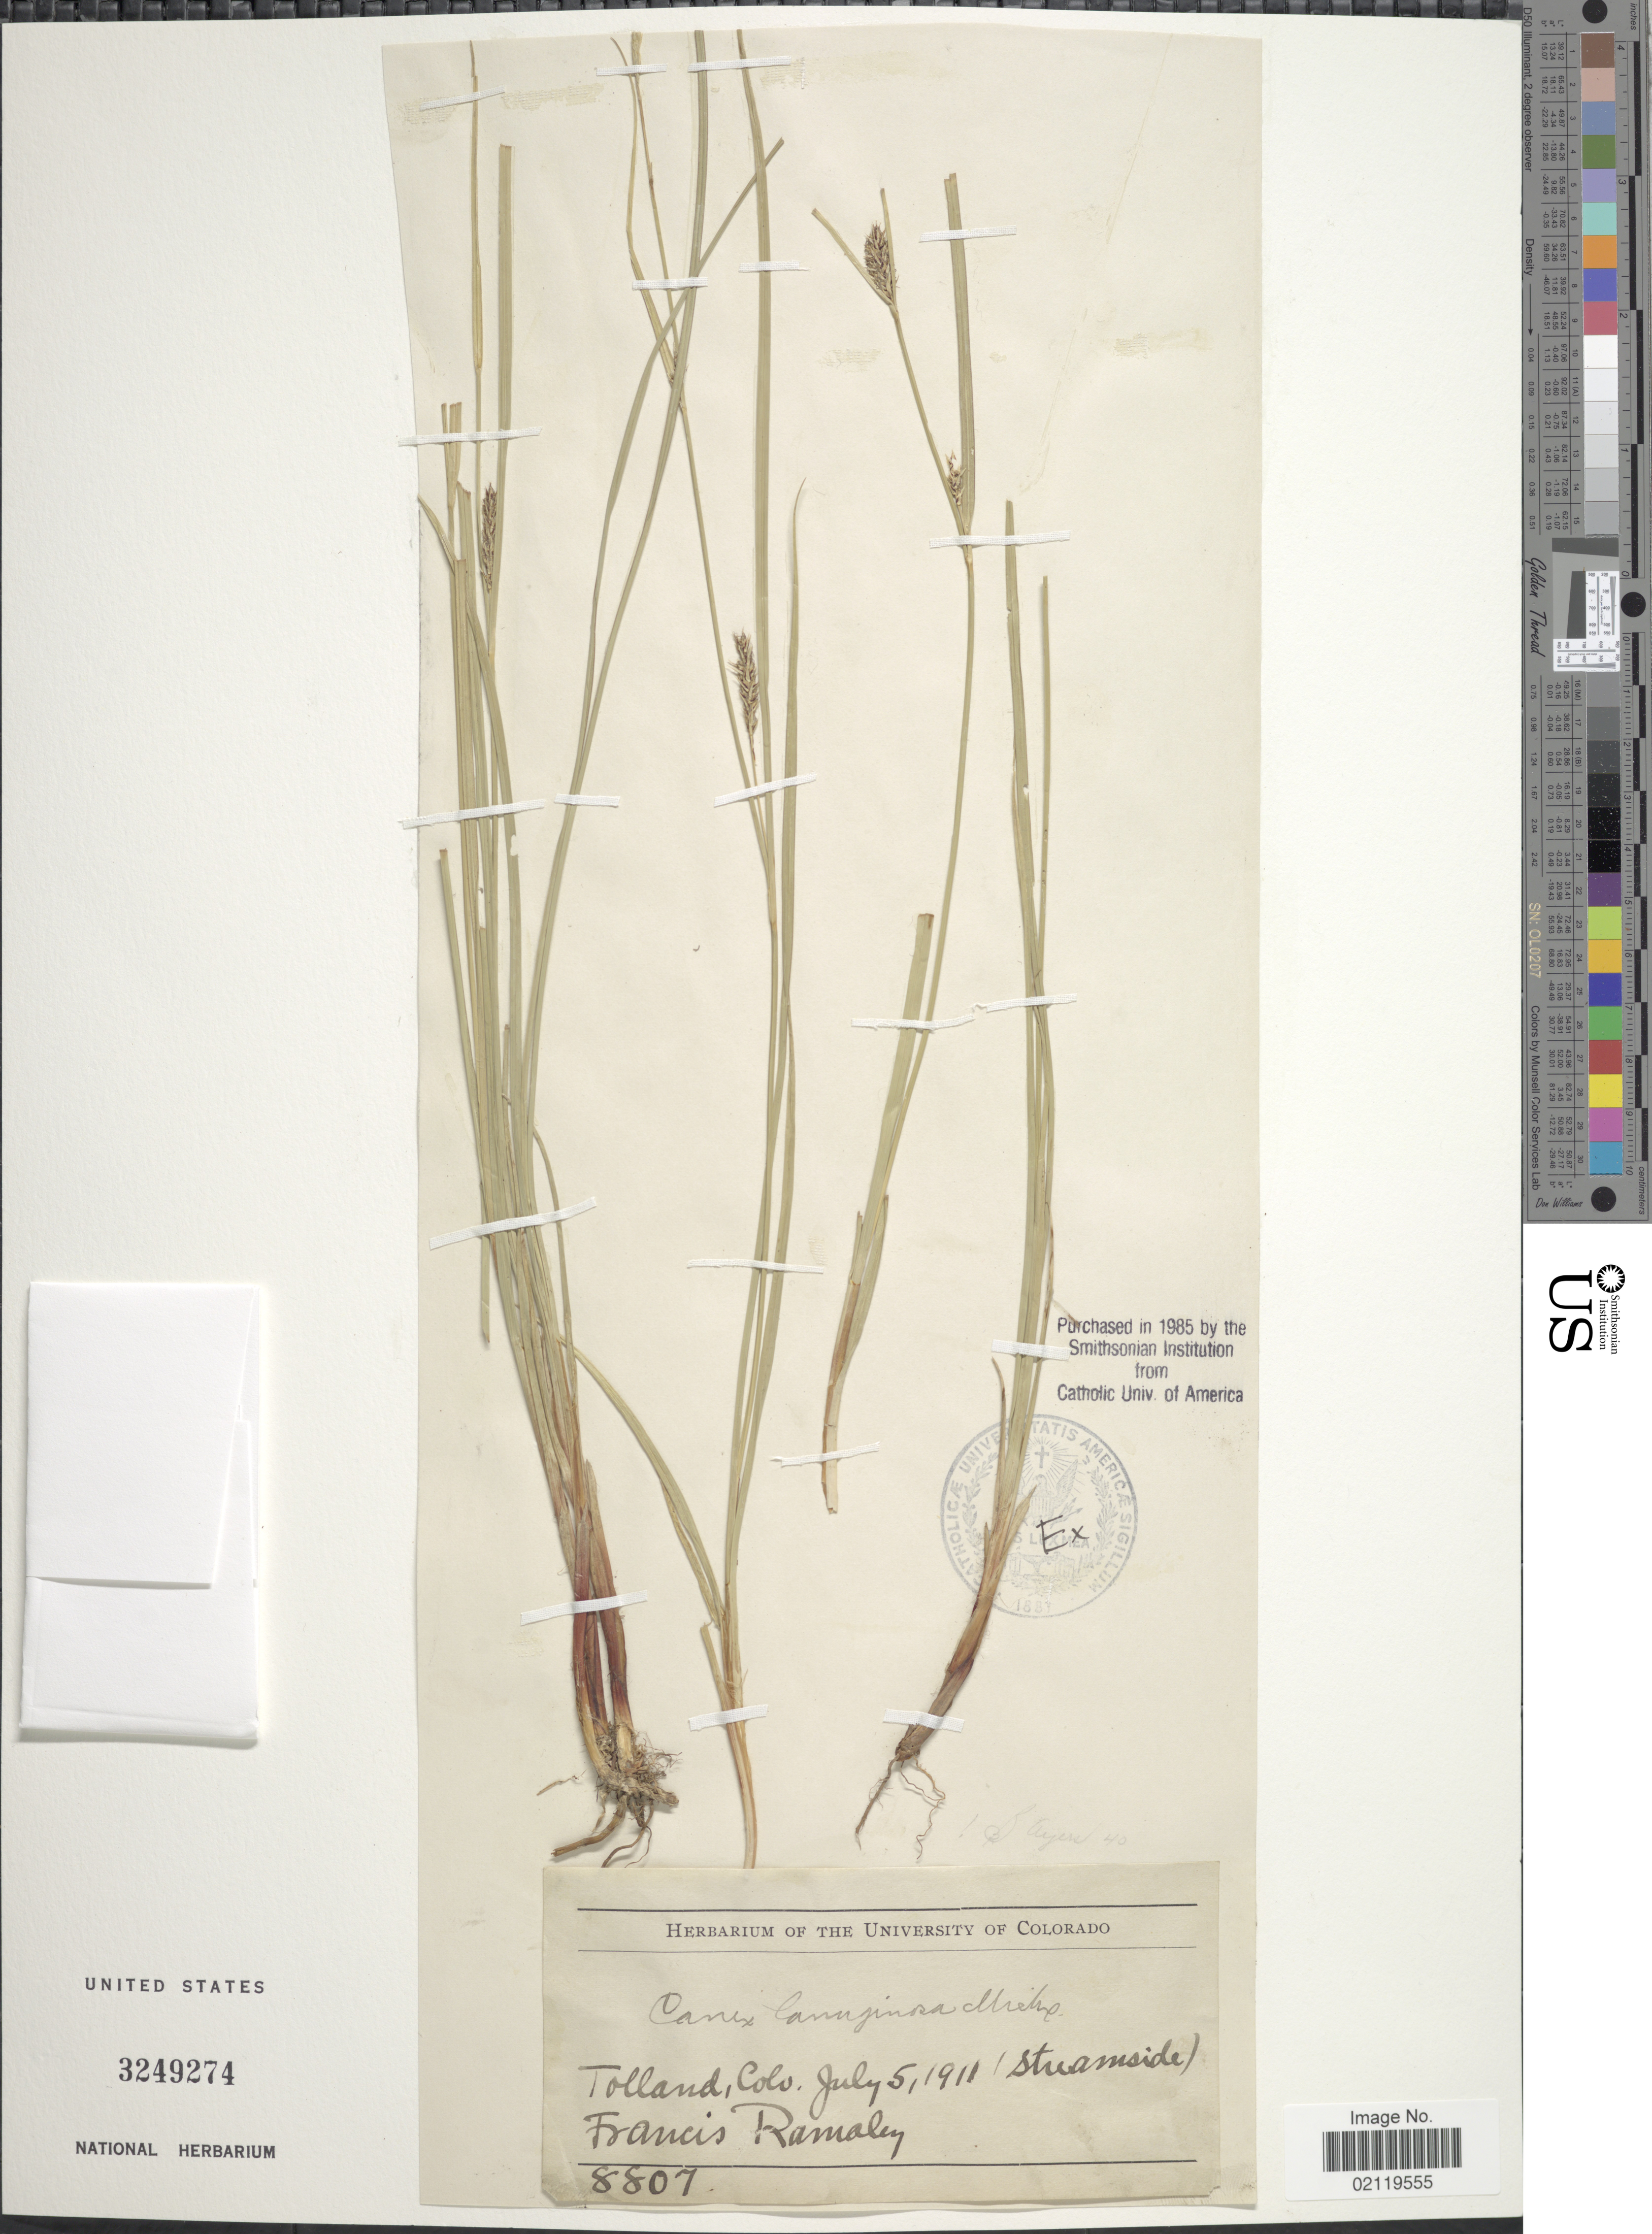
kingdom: Plantae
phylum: Tracheophyta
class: Liliopsida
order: Poales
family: Cyperaceae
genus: Carex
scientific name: Carex pellita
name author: Muhl. ex Willd.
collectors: F. Ramaley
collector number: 8807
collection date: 1911-07-05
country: United States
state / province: Colorado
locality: Tolland (streamside)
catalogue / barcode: US 3249274